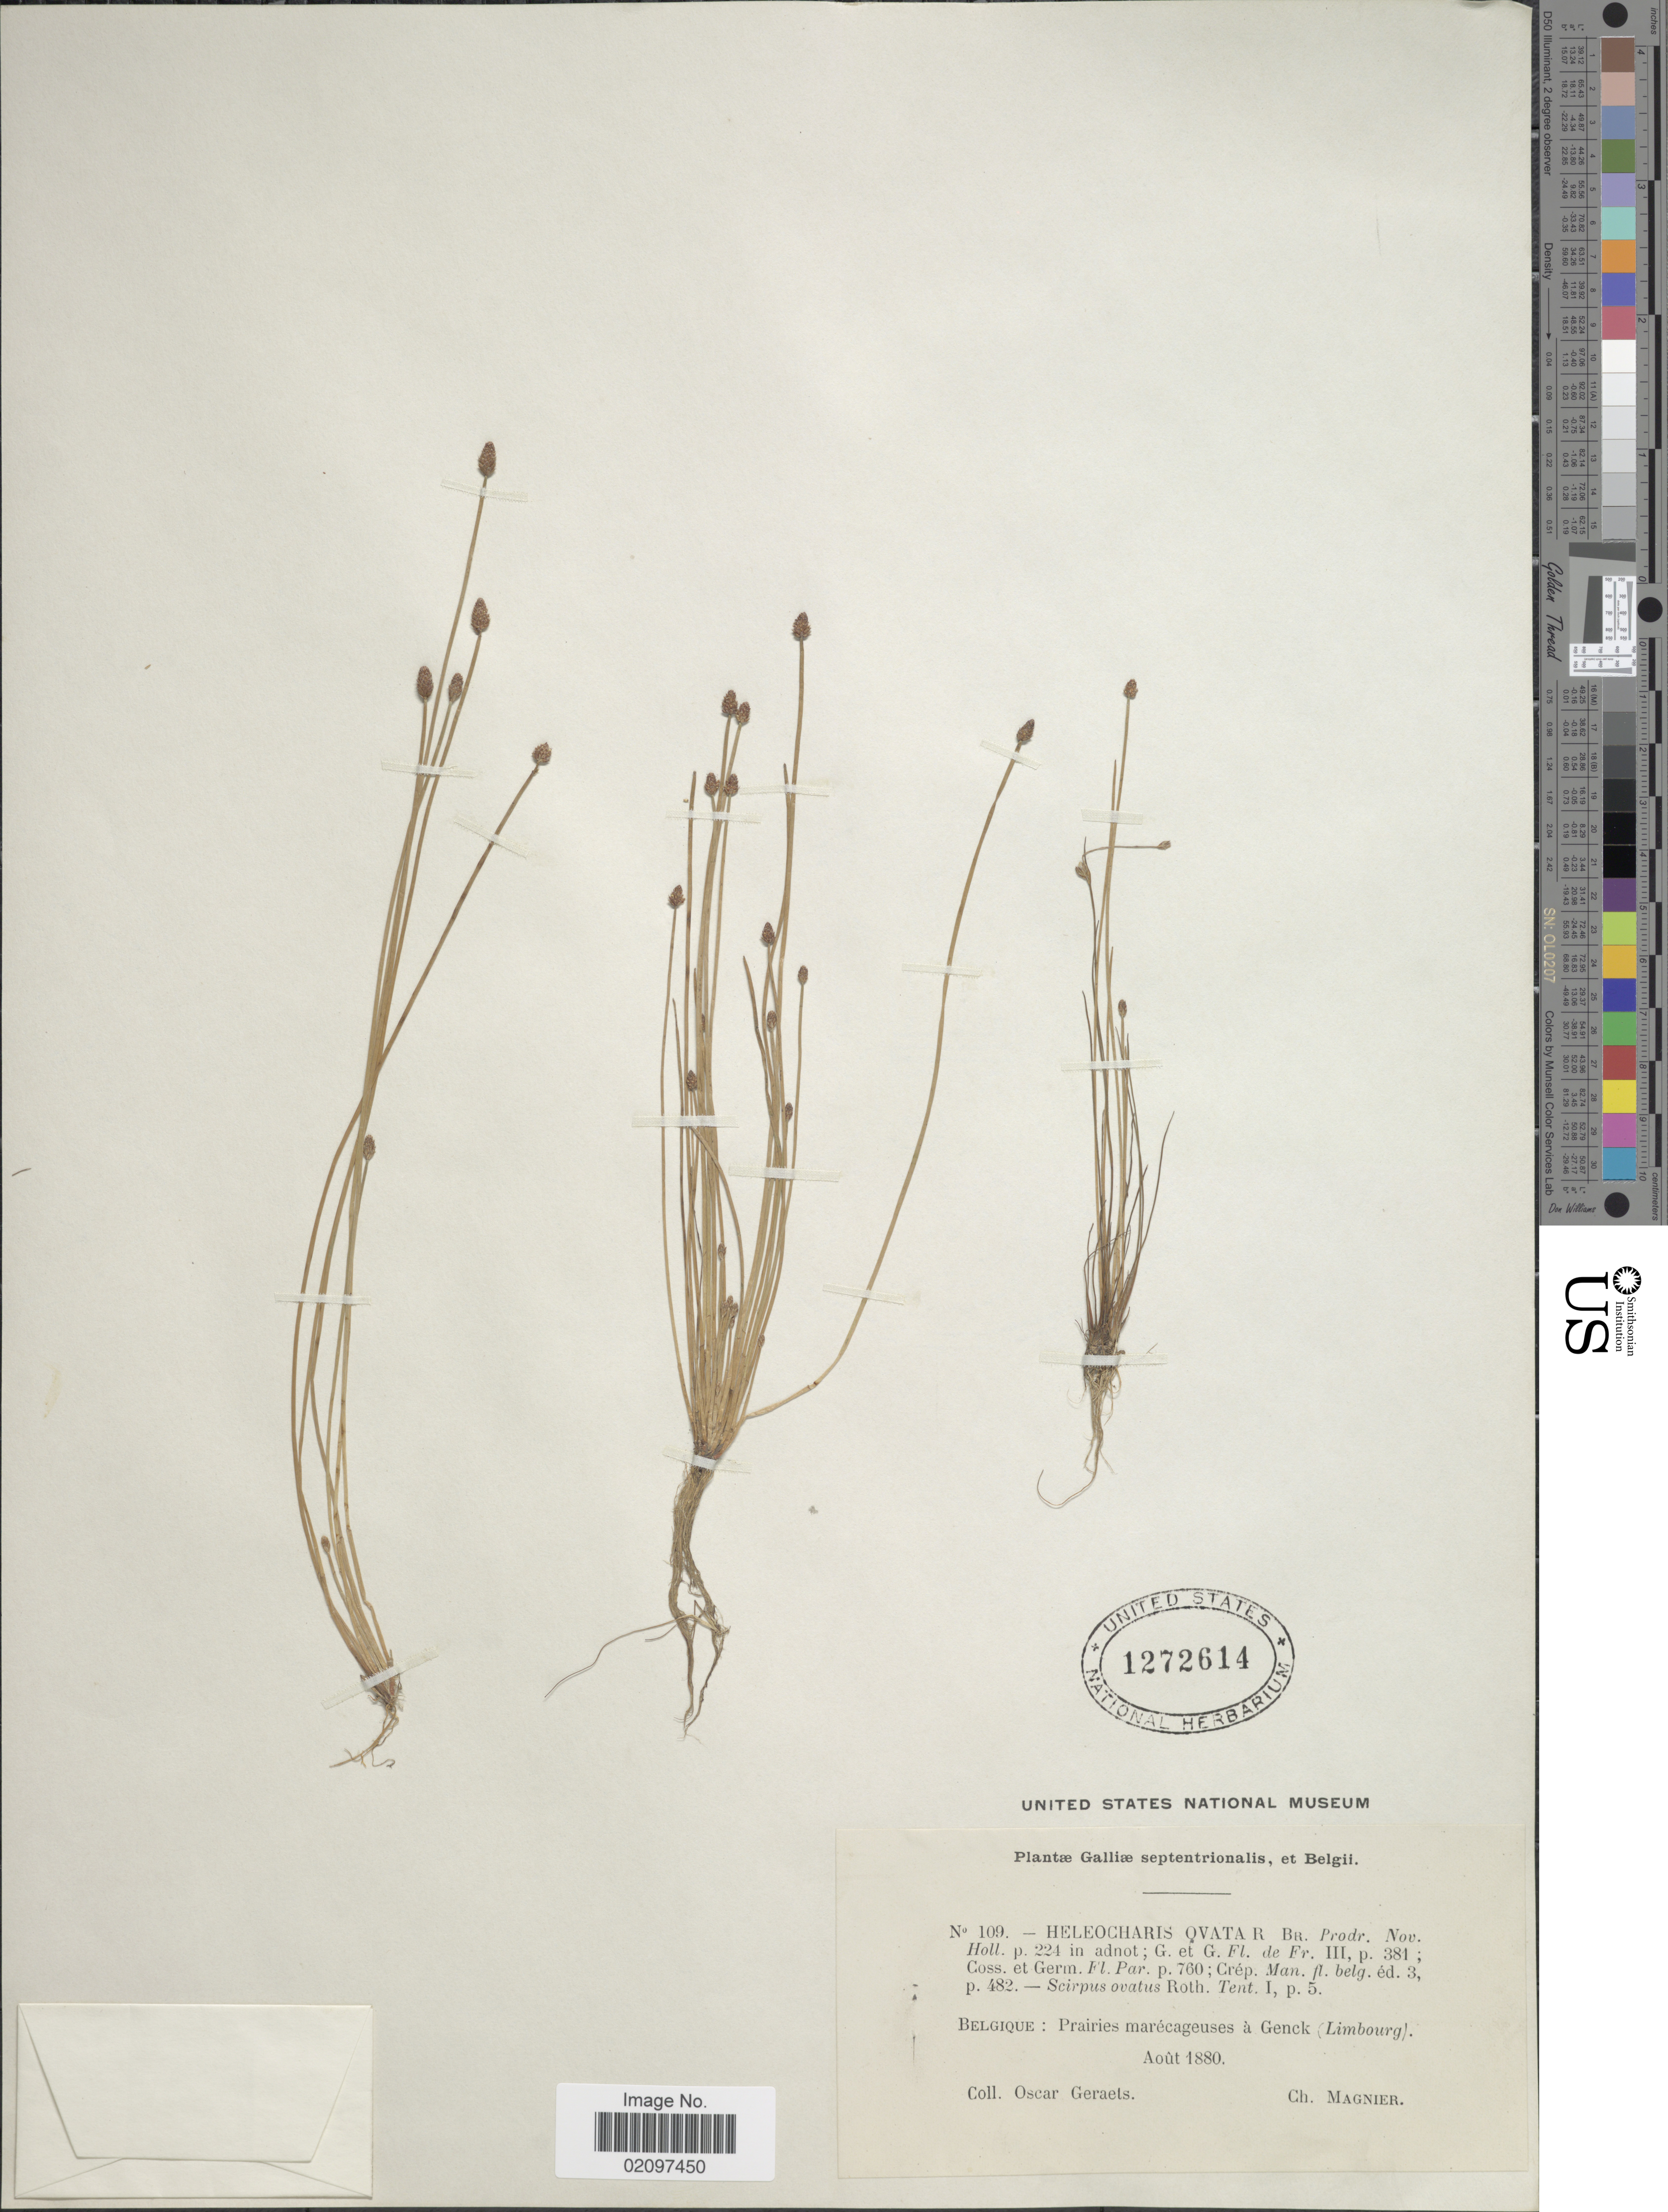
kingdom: Plantae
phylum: Tracheophyta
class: Liliopsida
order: Poales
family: Cyperaceae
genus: Eleocharis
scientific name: Eleocharis ovata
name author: (Roth) Roem. & Schult.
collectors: O. Geraets & C. Magnier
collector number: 109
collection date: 1880-08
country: France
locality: Galliae septentrionalis, et Belgii. Belgique: Prairies marcageuses a Genck (Limbourg).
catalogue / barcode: US 1272614